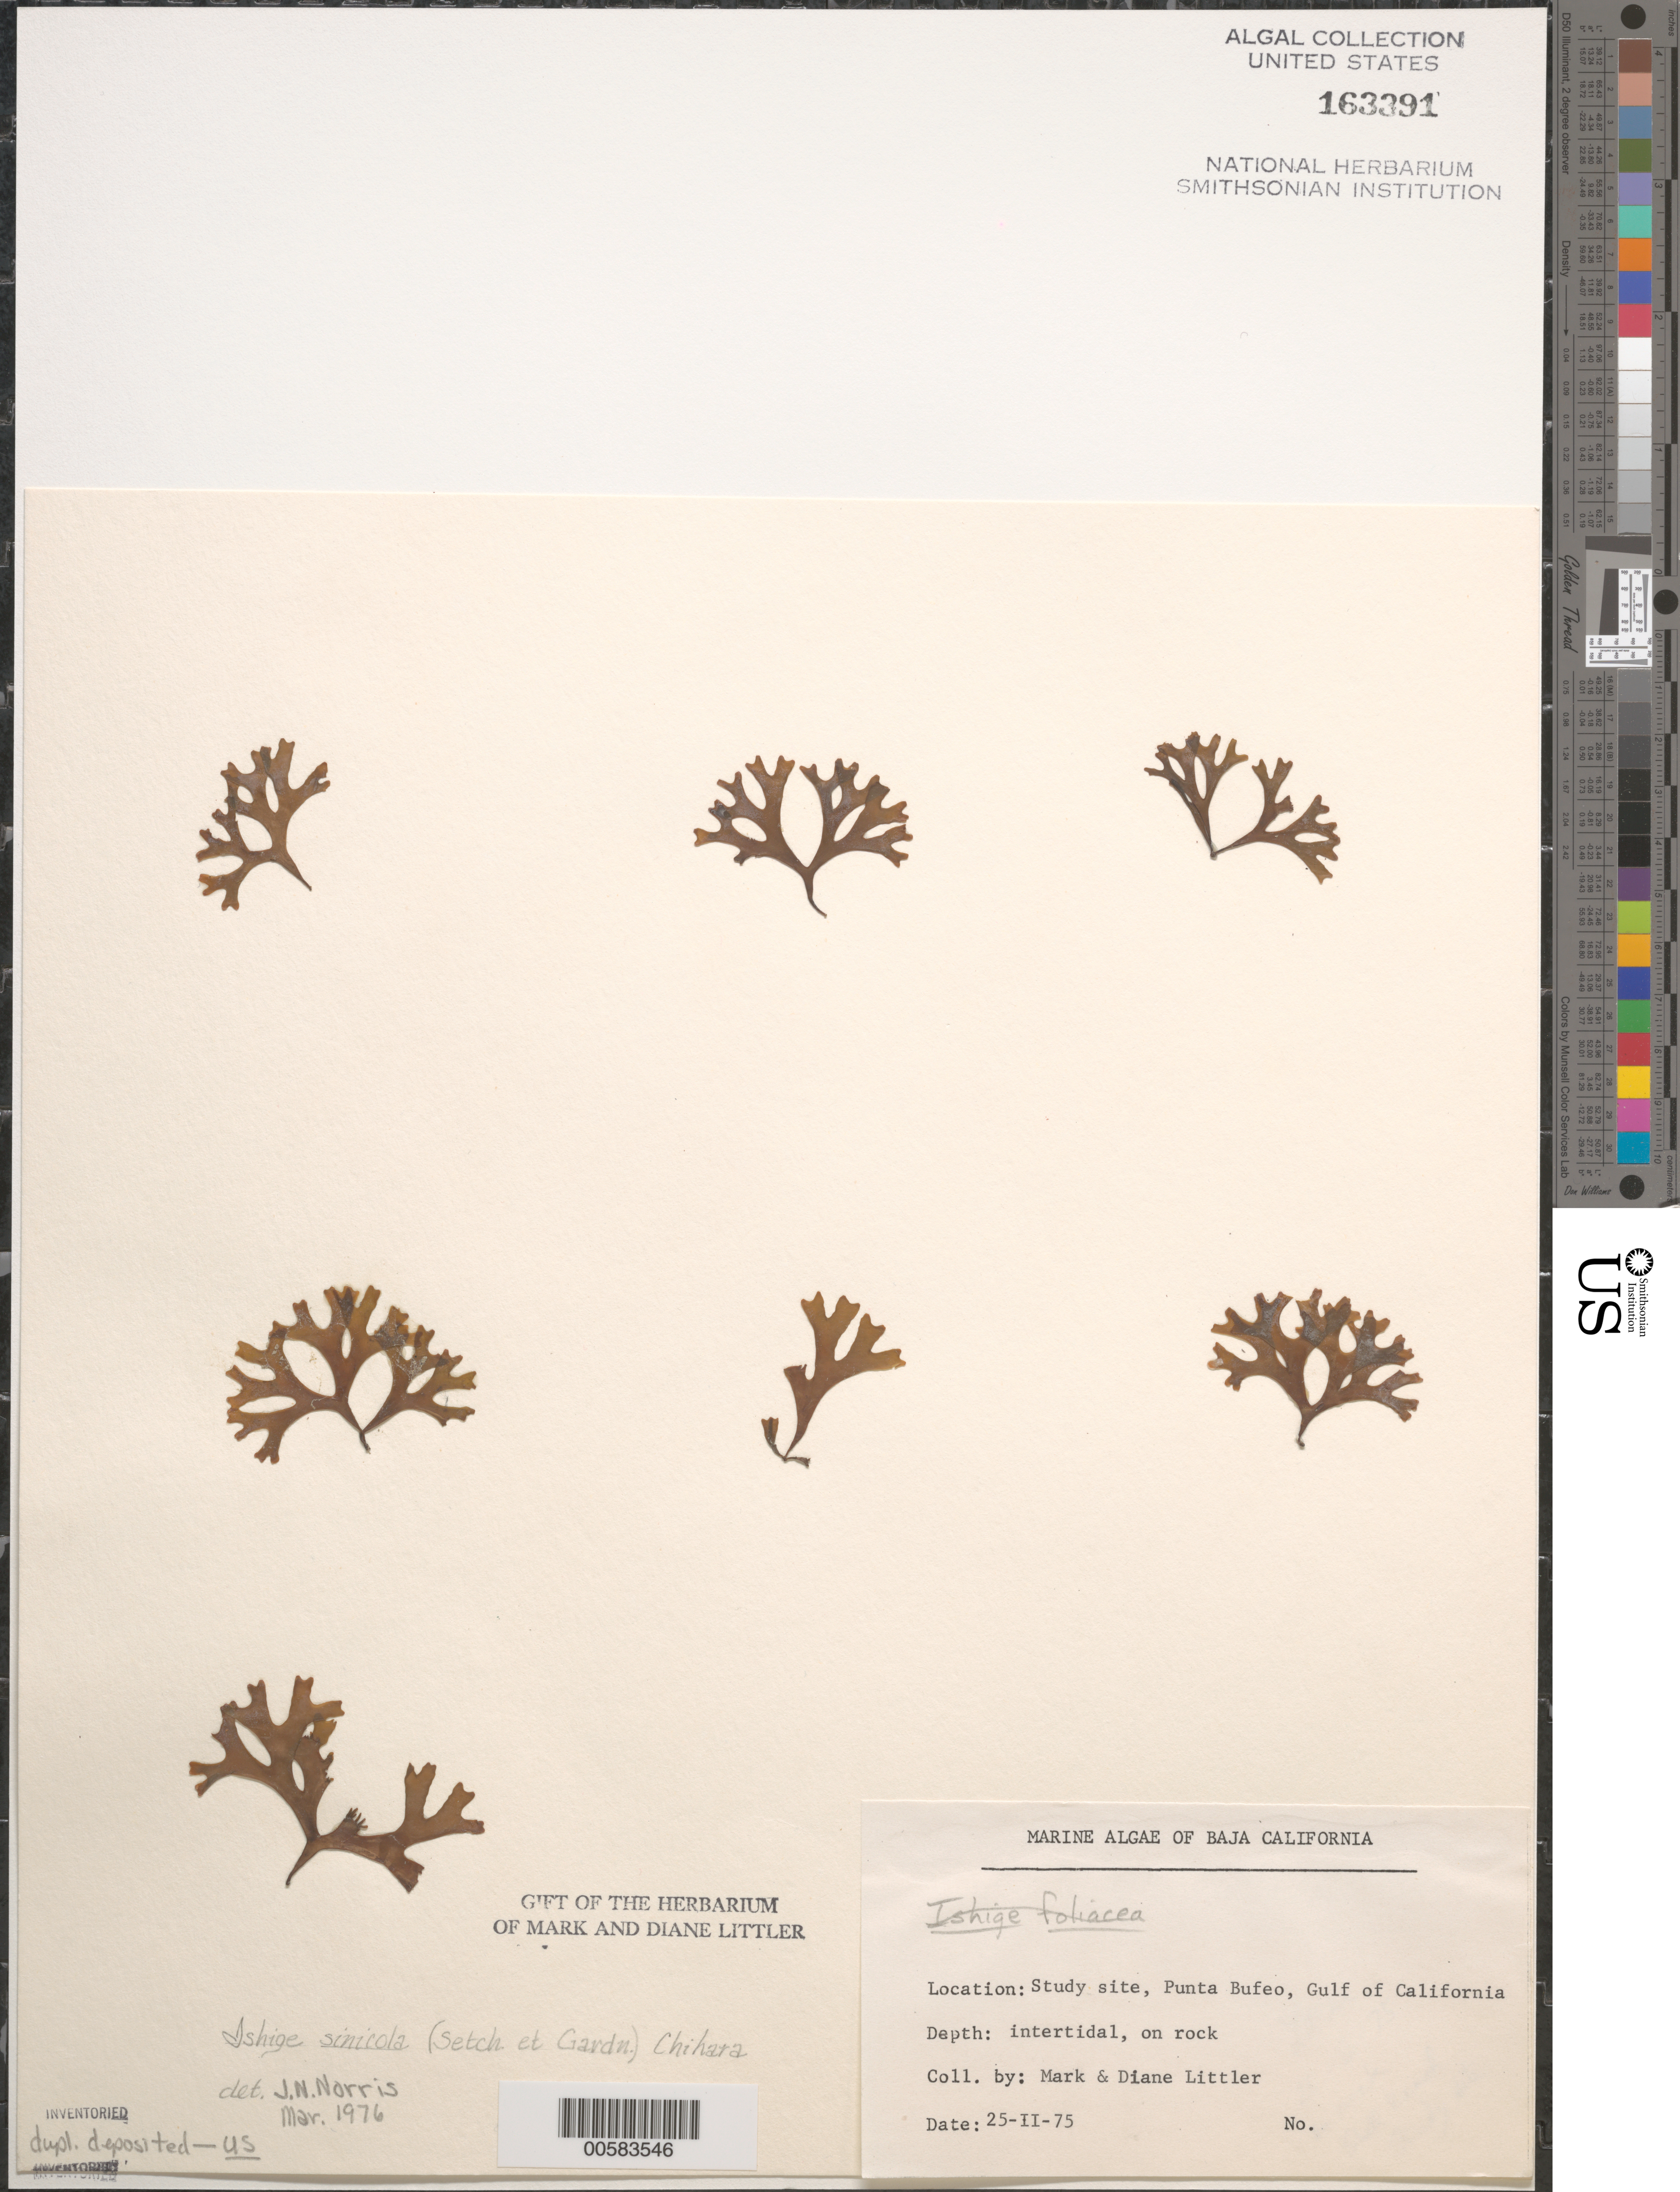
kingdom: Chromista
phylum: Ochrophyta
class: Phaeophyceae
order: Ishigeales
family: Ishigeaceae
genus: Ishige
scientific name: Ishige sinicola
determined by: Norris, James N.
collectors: M. M. Littler & D. S. Littler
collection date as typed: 24 Feb 1975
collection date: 1975-02-24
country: Mexico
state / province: Baja California Norte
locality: Punta Bufeo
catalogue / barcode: US 163391